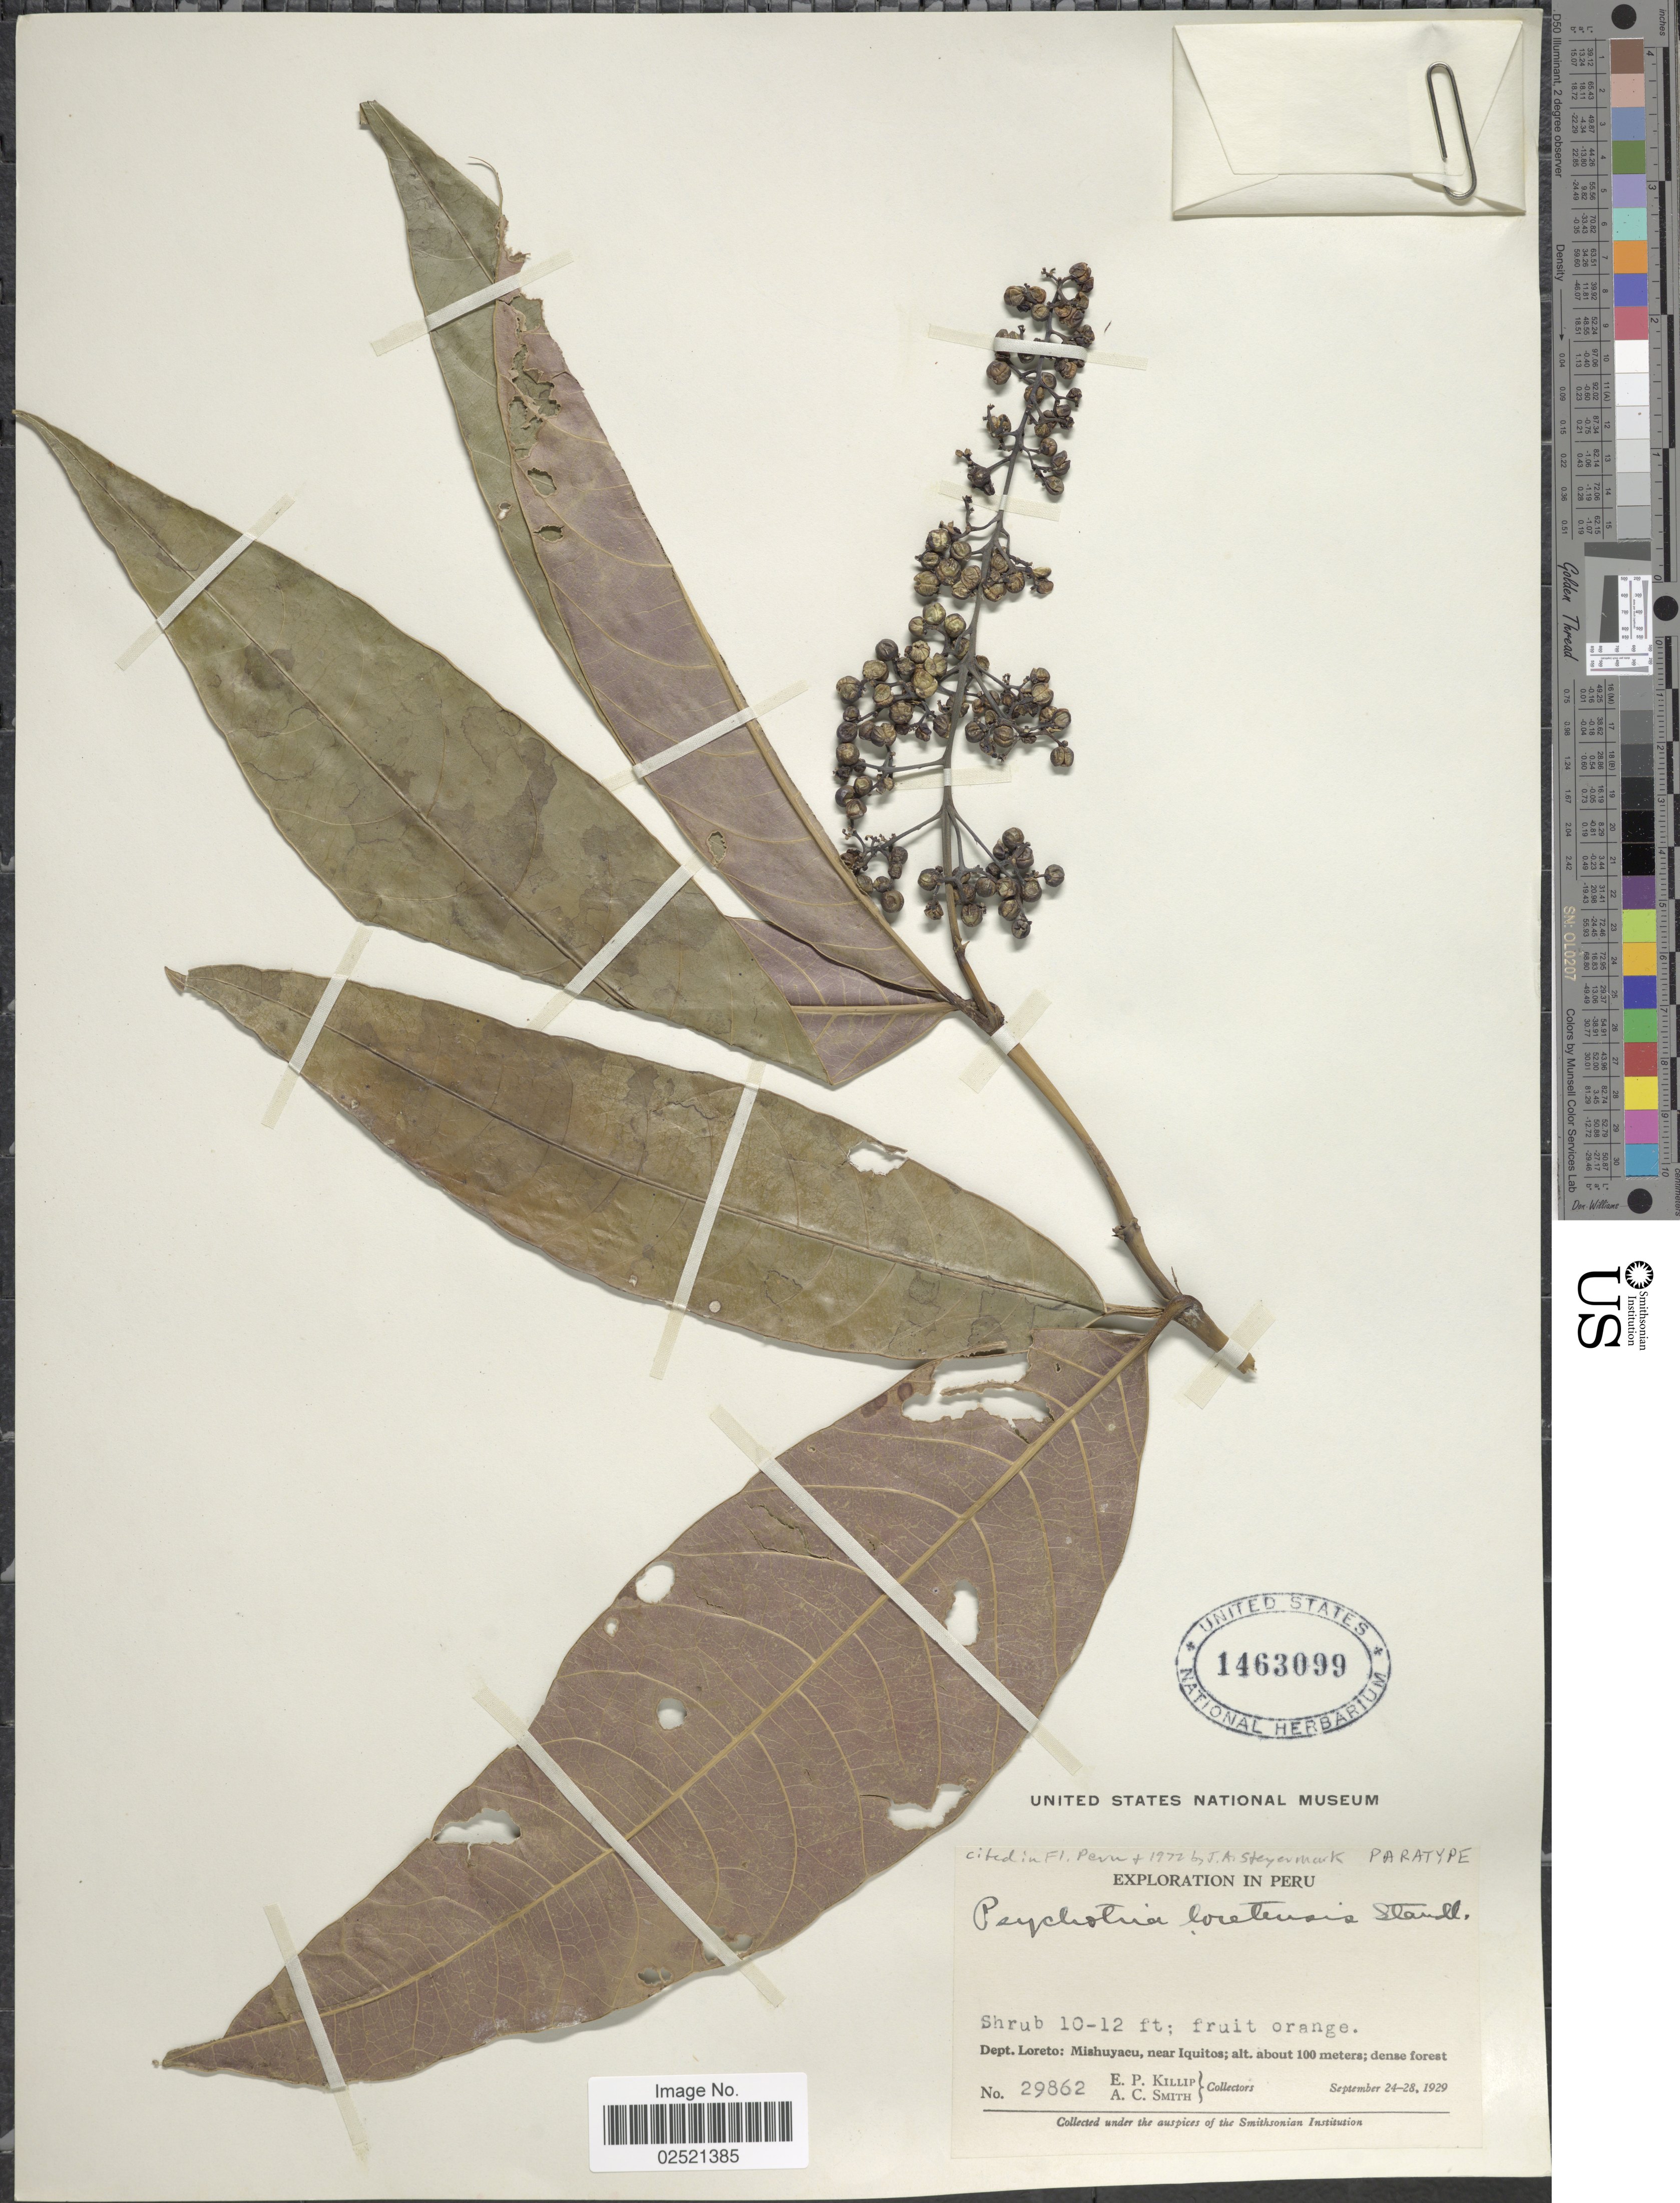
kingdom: Plantae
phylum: Tracheophyta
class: Magnoliopsida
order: Gentianales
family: Rubiaceae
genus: Psychotria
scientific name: Psychotria loretensis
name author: Standl.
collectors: E. P. Killip & A. C. Smith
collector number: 29862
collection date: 1929-09-24/1929-09-28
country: Peru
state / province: Loreto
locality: Mishuyacu, near Iquitos.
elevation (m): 100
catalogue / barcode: US 1463099